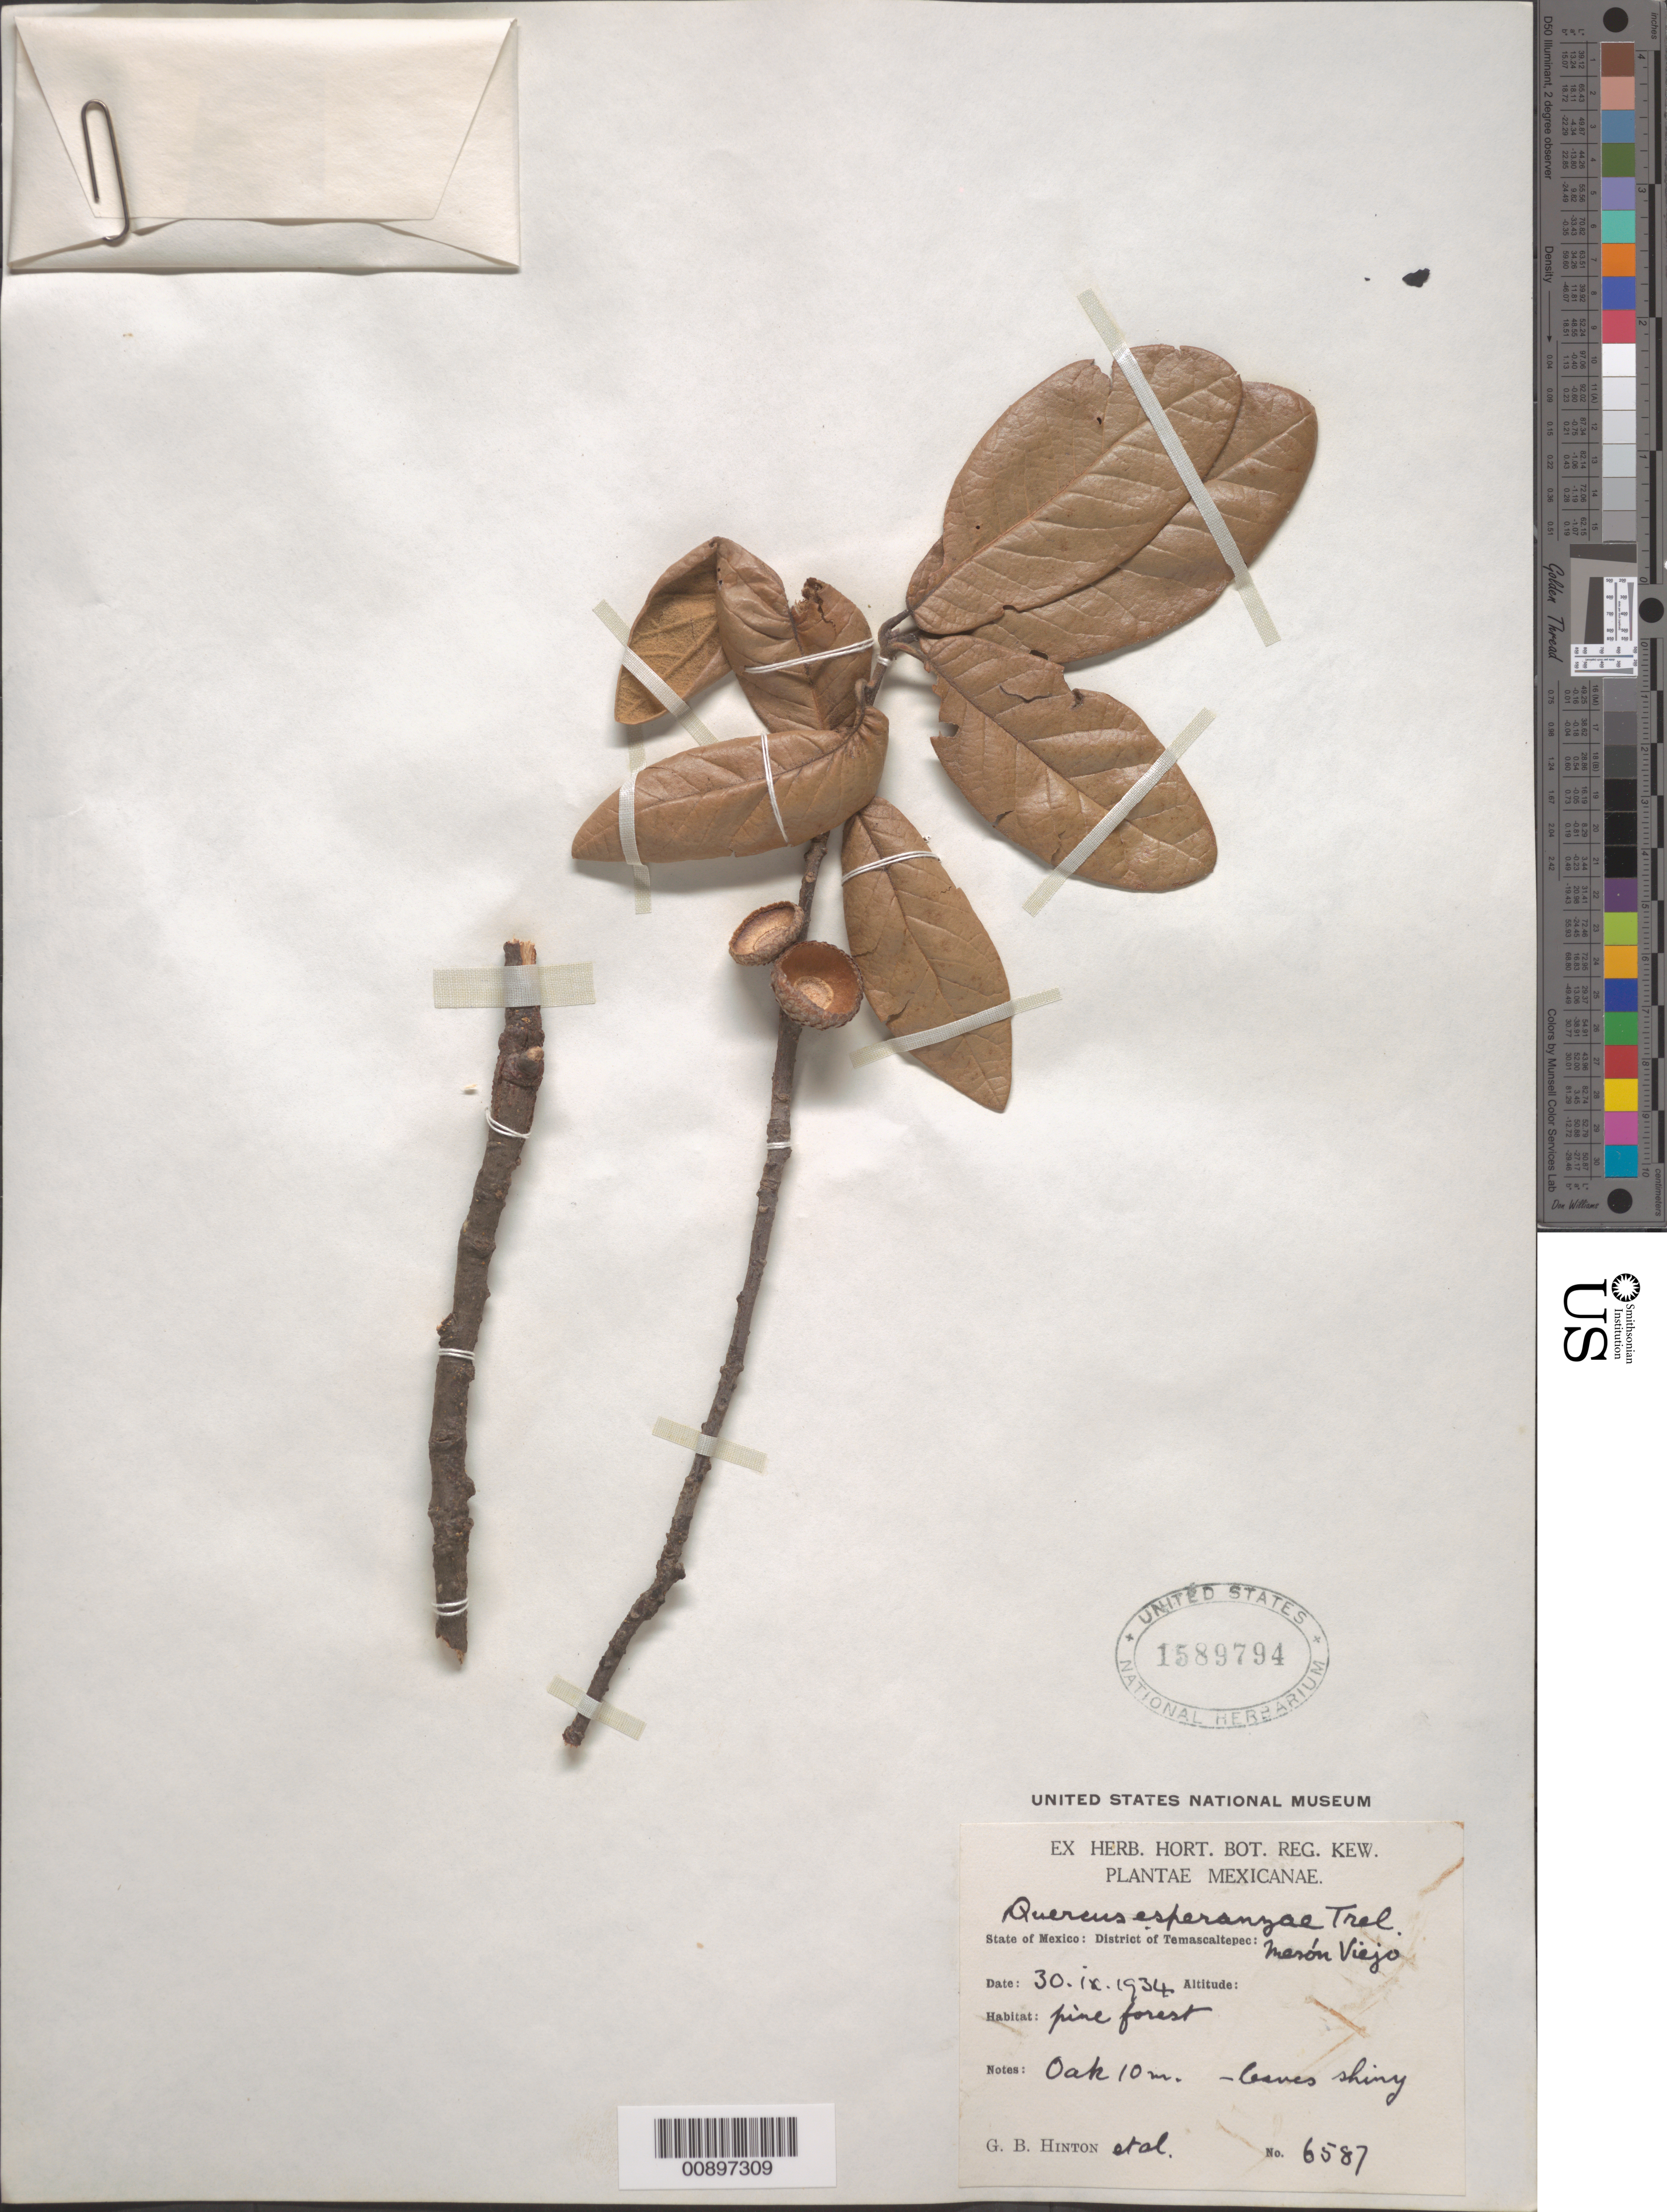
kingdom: Plantae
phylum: Tracheophyta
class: Magnoliopsida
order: Fagales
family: Fagaceae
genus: Quercus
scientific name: Quercus esperanzae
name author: Trel.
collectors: G. B. Hinton & et al.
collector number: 6587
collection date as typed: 30 Sep 1934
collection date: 1934-09-30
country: Mexico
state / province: México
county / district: Temascaltepec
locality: State of Mexico: District of Temascaltepec: Mesón Viejo.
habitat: Pine forest.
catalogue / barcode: US 1589794